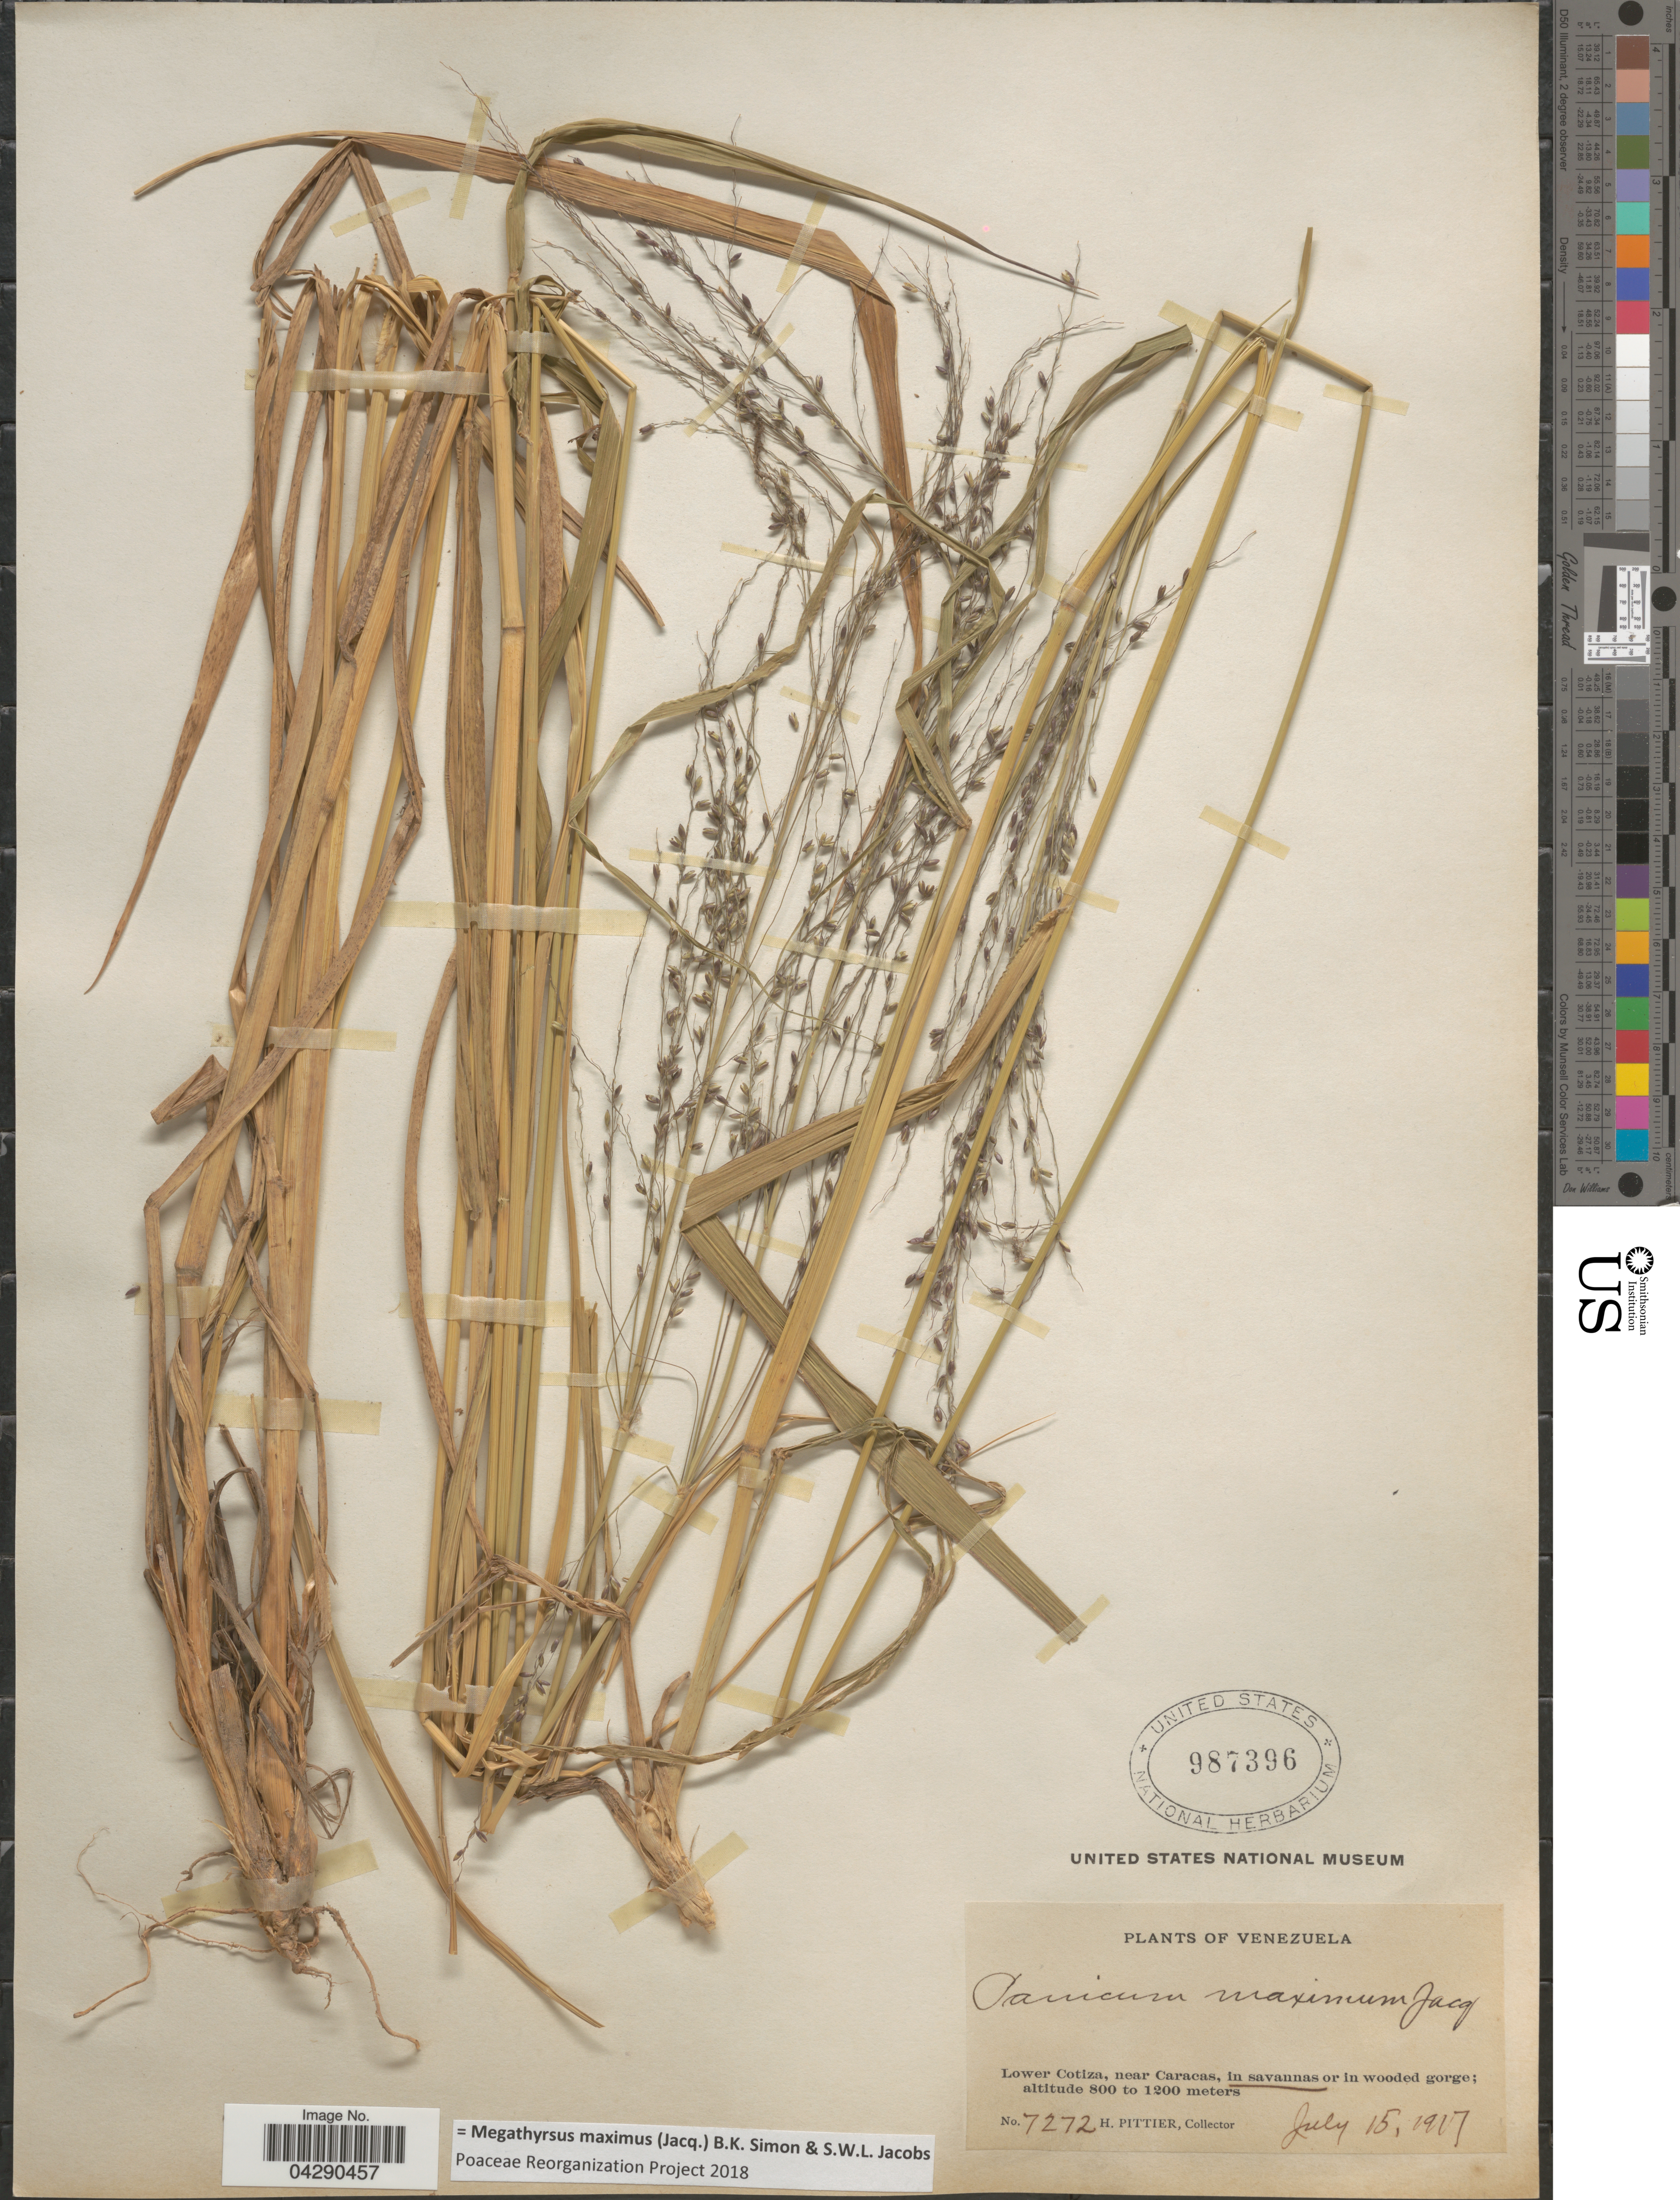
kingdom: Plantae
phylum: Tracheophyta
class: Liliopsida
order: Poales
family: Poaceae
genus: Megathyrsus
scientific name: Megathyrsus maximus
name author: (Jacq.) B.K. Simon & S.W.L. Jacobs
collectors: H. F. Pittier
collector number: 7272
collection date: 1917-07-15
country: Venezuela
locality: Lower Cotiza, near Caracas, in savannas.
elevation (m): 800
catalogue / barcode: US 987396